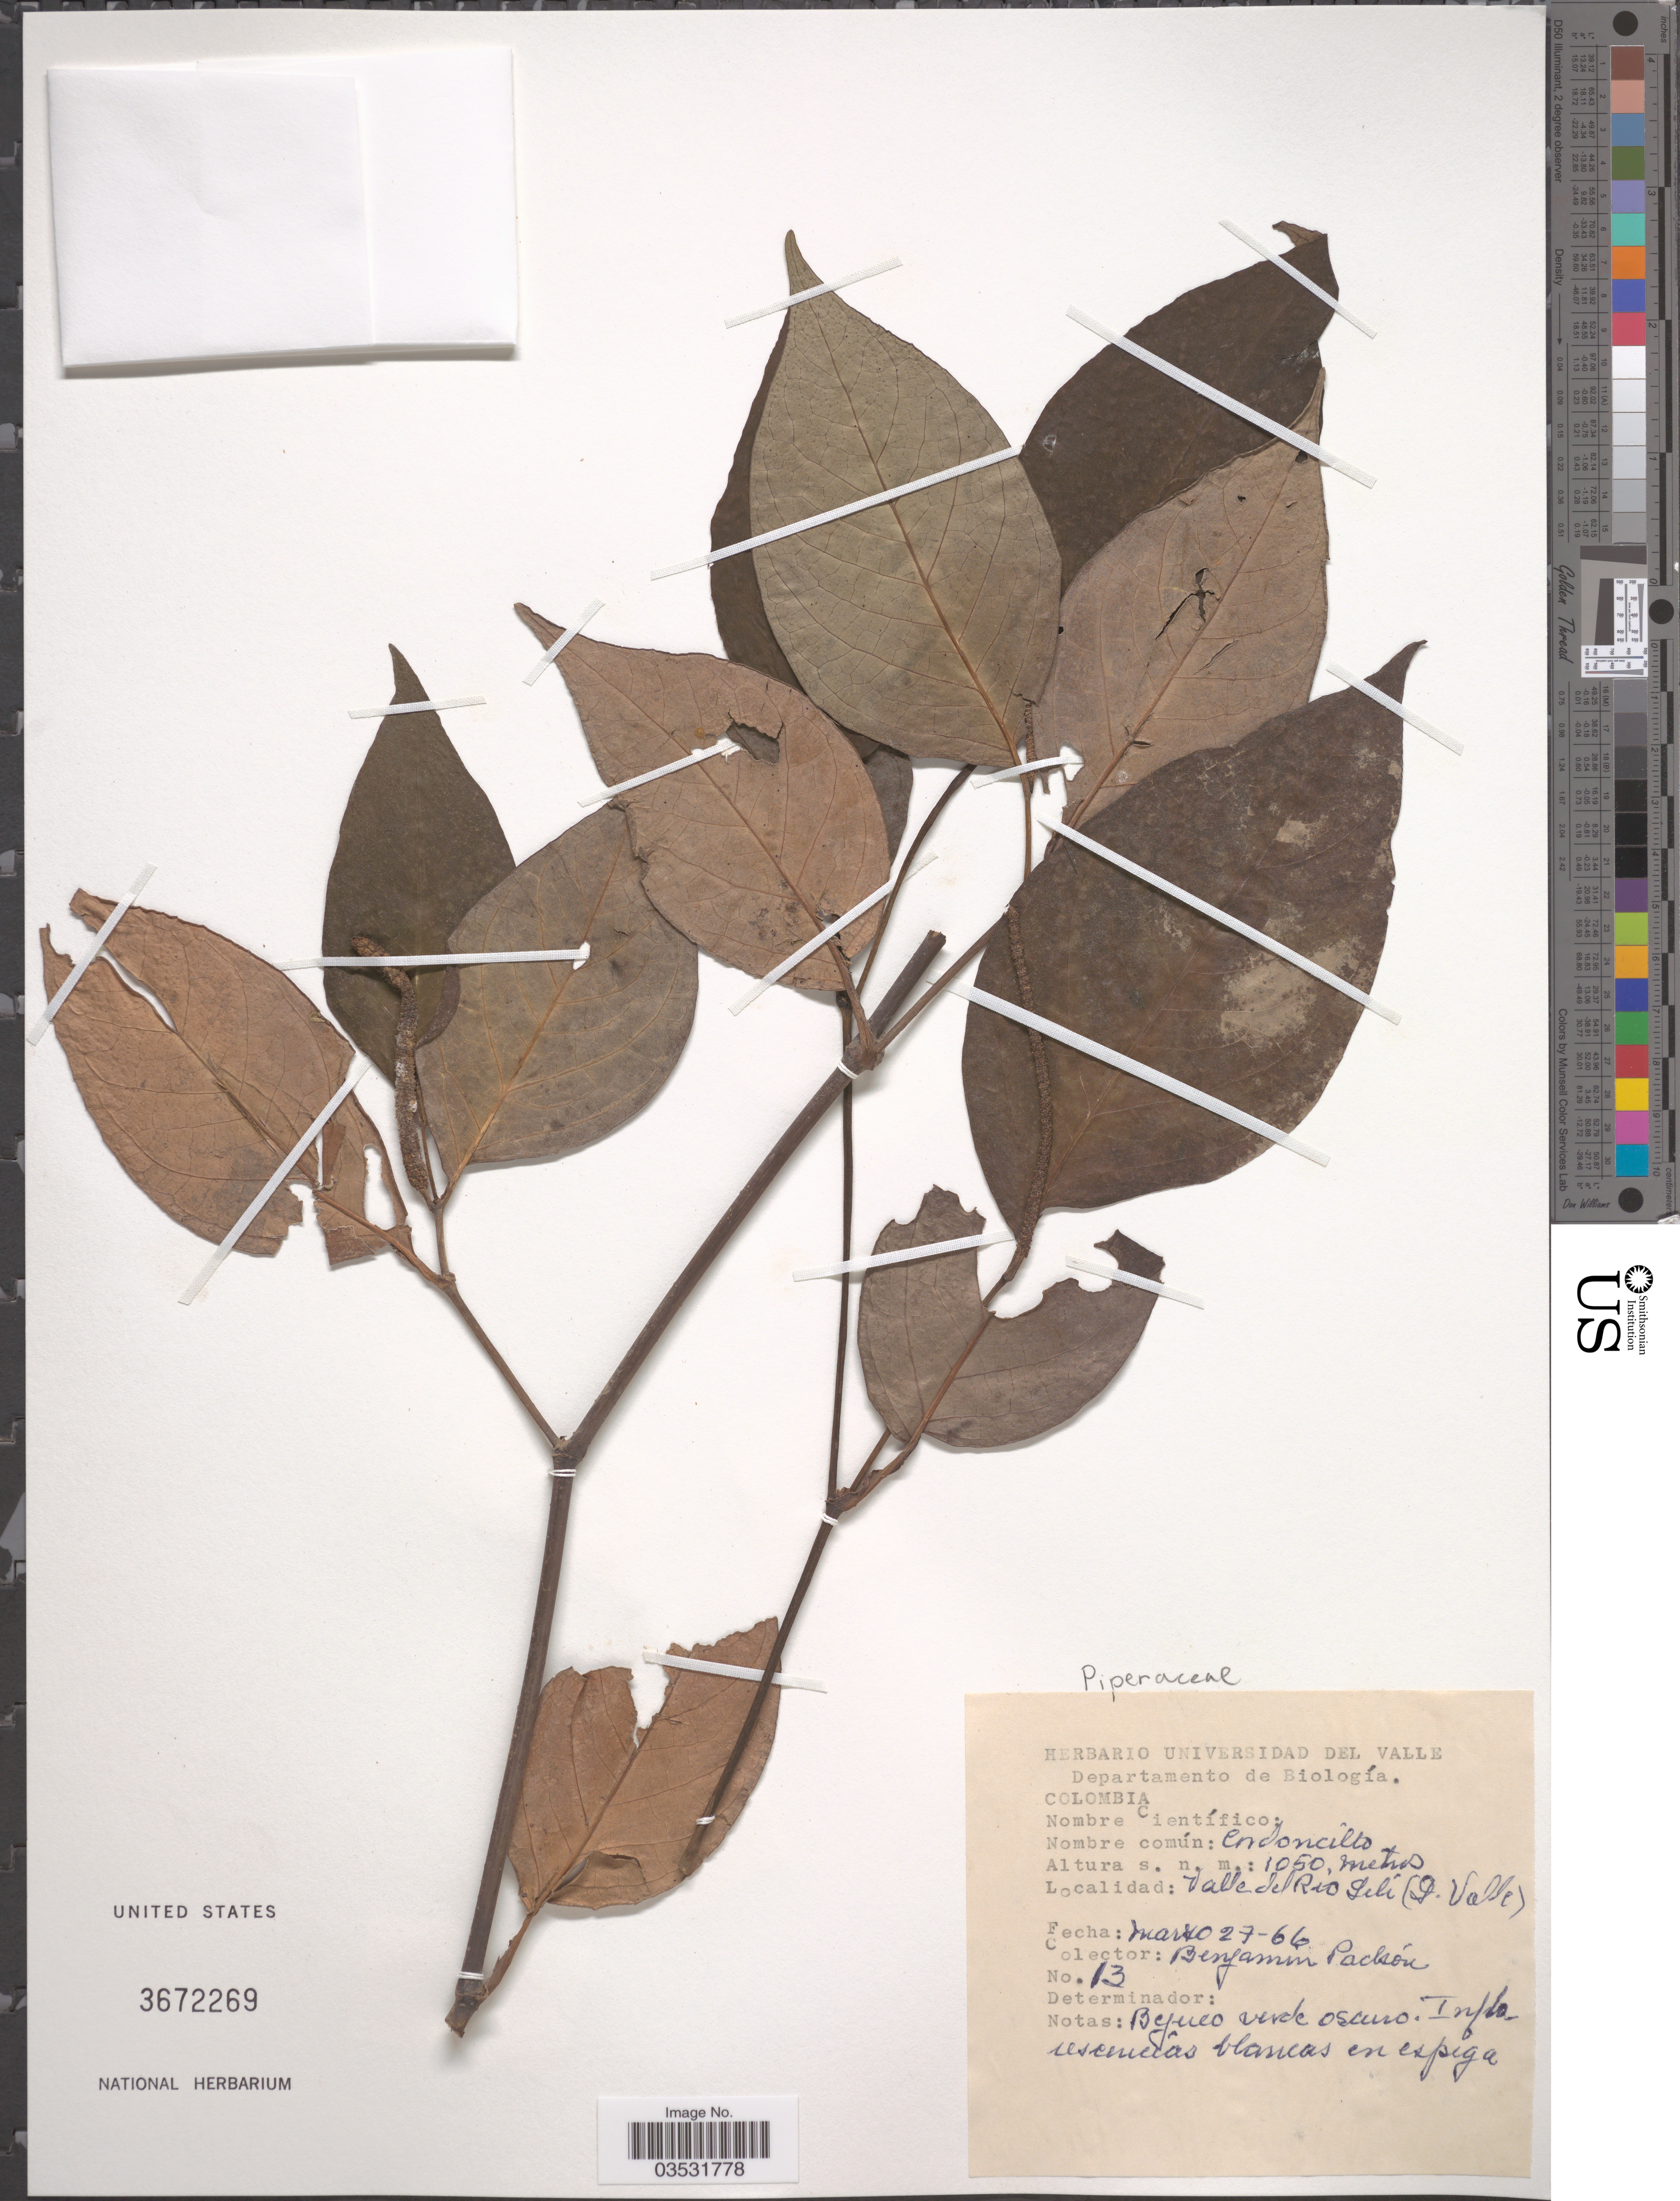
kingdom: Plantae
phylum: Tracheophyta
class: Magnoliopsida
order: Piperales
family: Piperaceae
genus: Piper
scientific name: Piper sp.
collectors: B. Packón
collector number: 13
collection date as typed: Transcribed d/m/y: 27/3/66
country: Colombia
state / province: Valle del Cauca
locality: Valle del Rio Selí (D.Valle).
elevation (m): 1050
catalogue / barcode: US 3672269